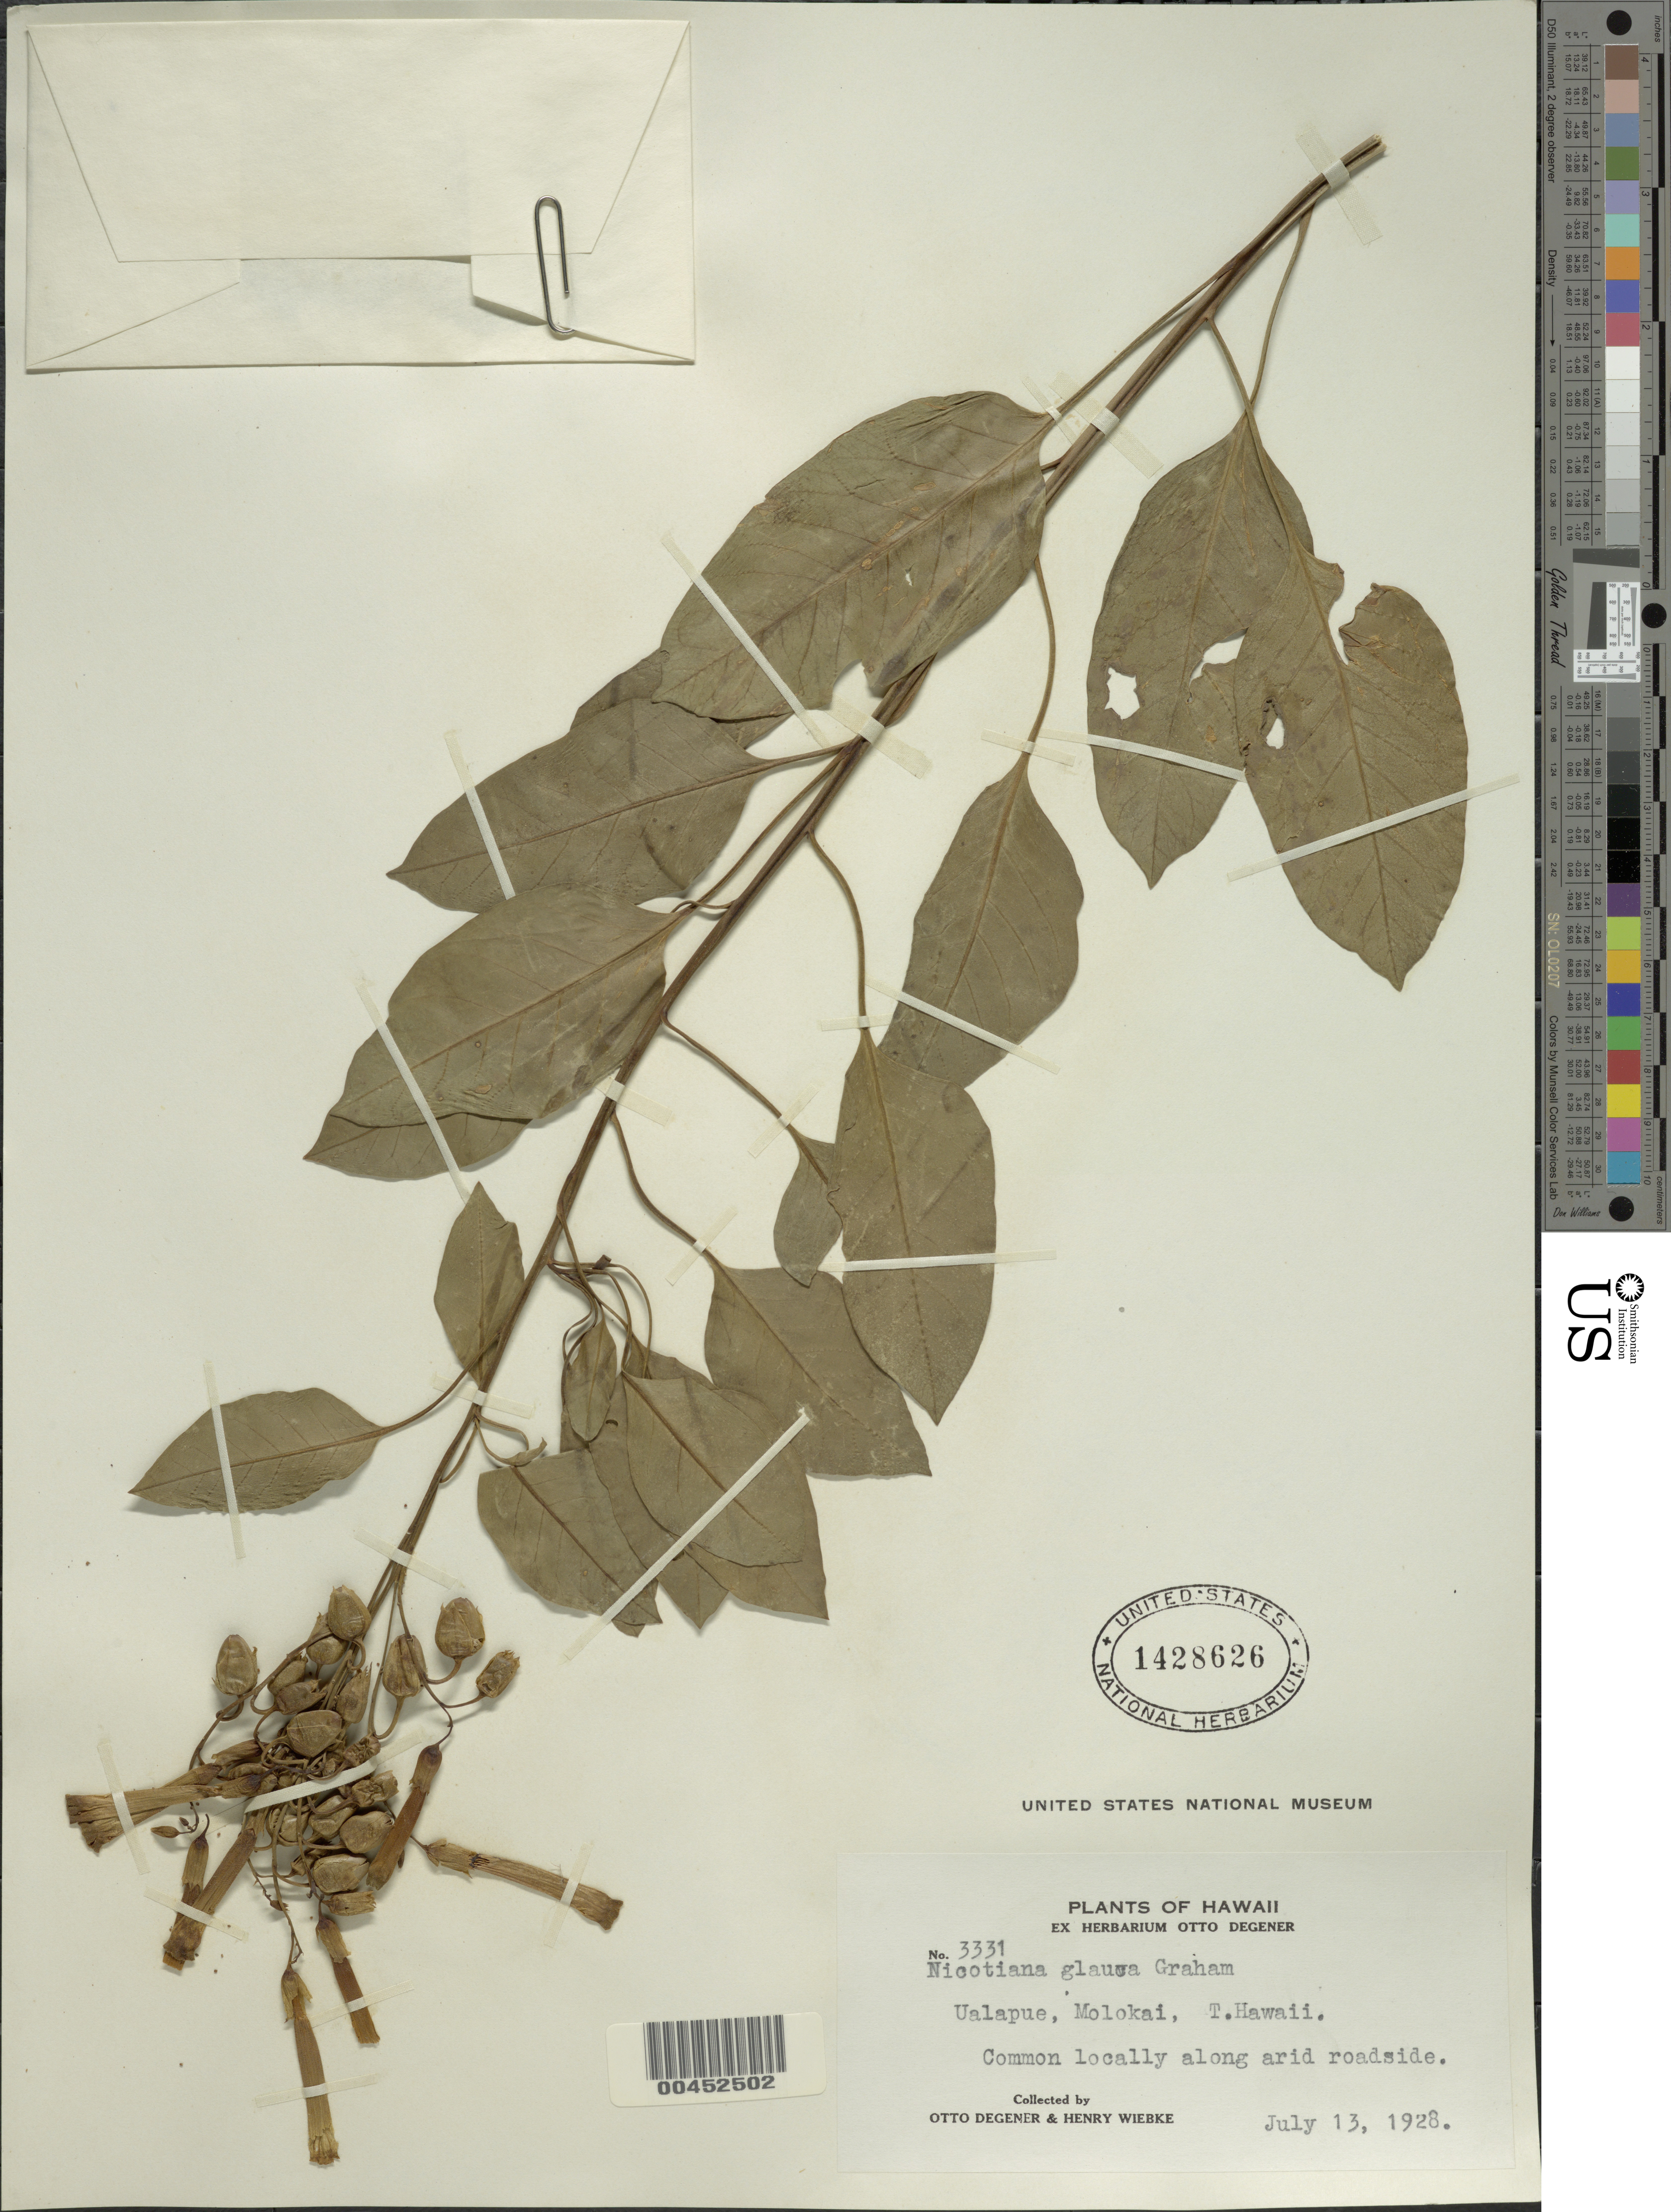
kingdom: Plantae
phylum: Tracheophyta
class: Magnoliopsida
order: Solanales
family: Solanaceae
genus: Nicotiana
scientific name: Nicotiana glauca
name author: Graham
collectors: O. Degener & H. Wiebke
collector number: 3331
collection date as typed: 13 Jul 1928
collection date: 1928-07-13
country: United States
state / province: Hawaii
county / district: Maui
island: Moloka'i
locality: Ualapue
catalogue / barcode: US 1428626